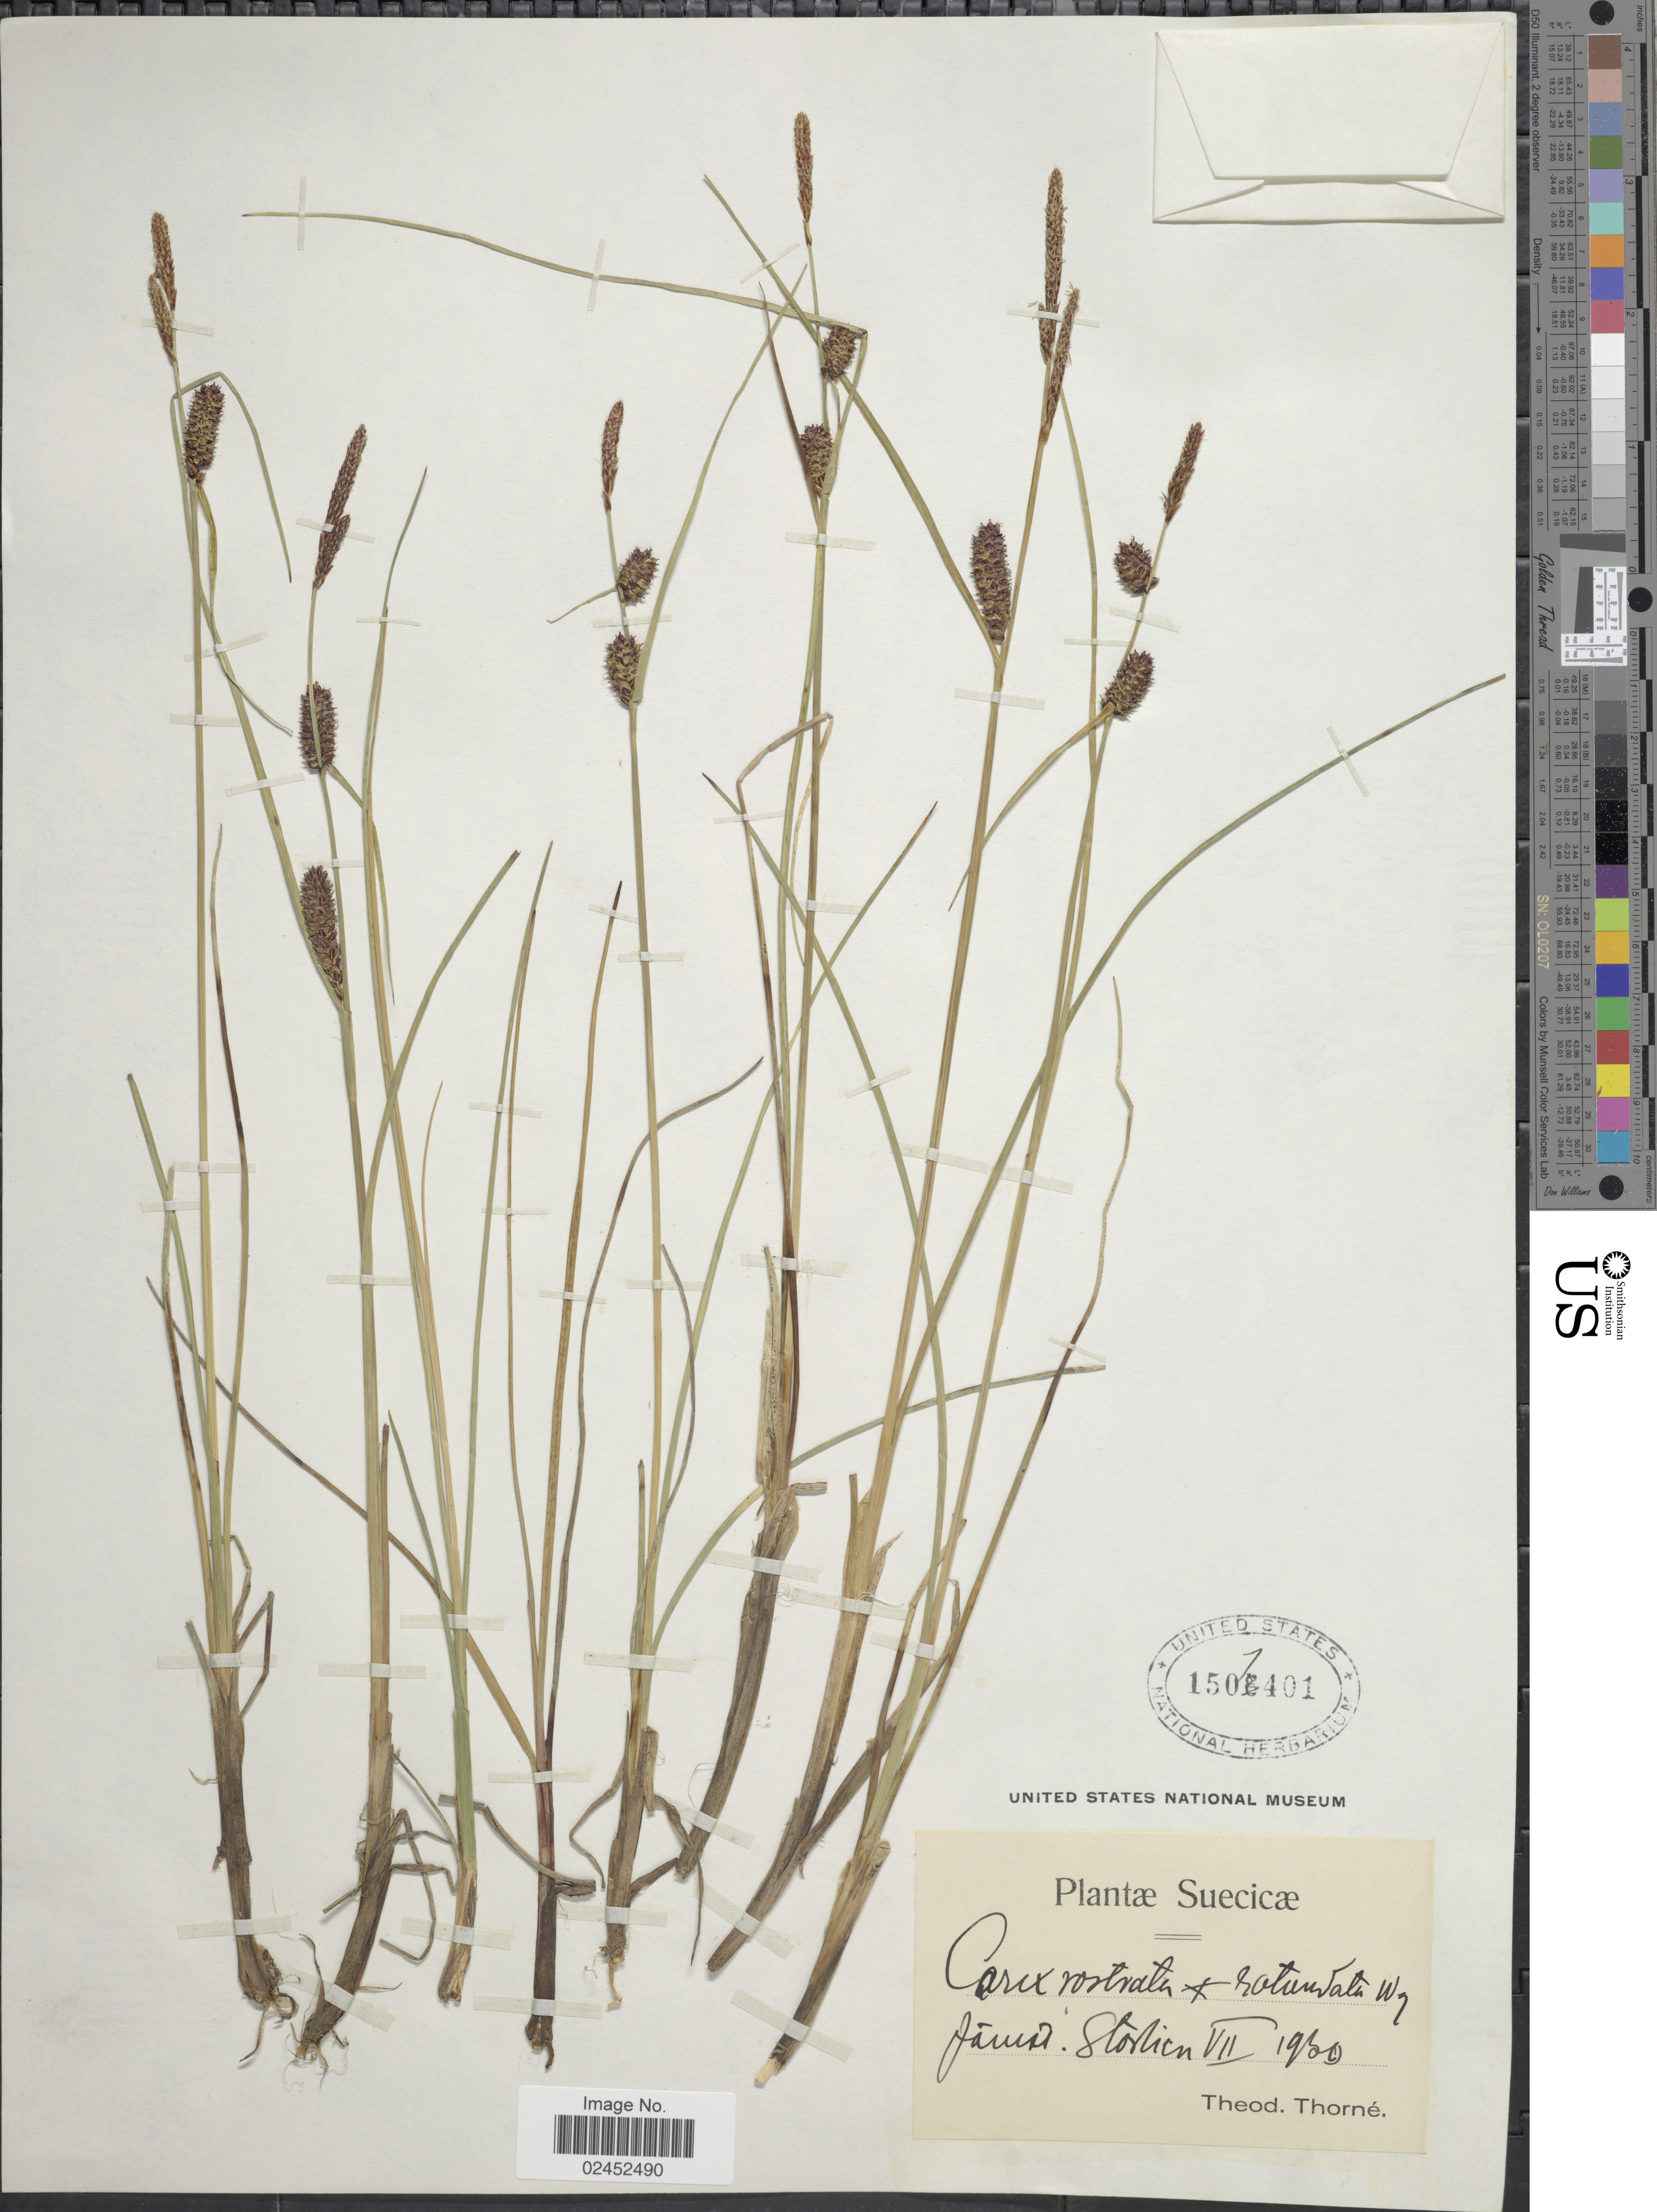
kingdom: Plantae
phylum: Tracheophyta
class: Liliopsida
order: Poales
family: Cyperaceae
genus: Carex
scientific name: Carex rostrata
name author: Stokes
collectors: T. Thorné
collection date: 1930-07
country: Sweden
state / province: Jämtland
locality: Jamtland: Storlien. Suecica.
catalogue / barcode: US 1507401